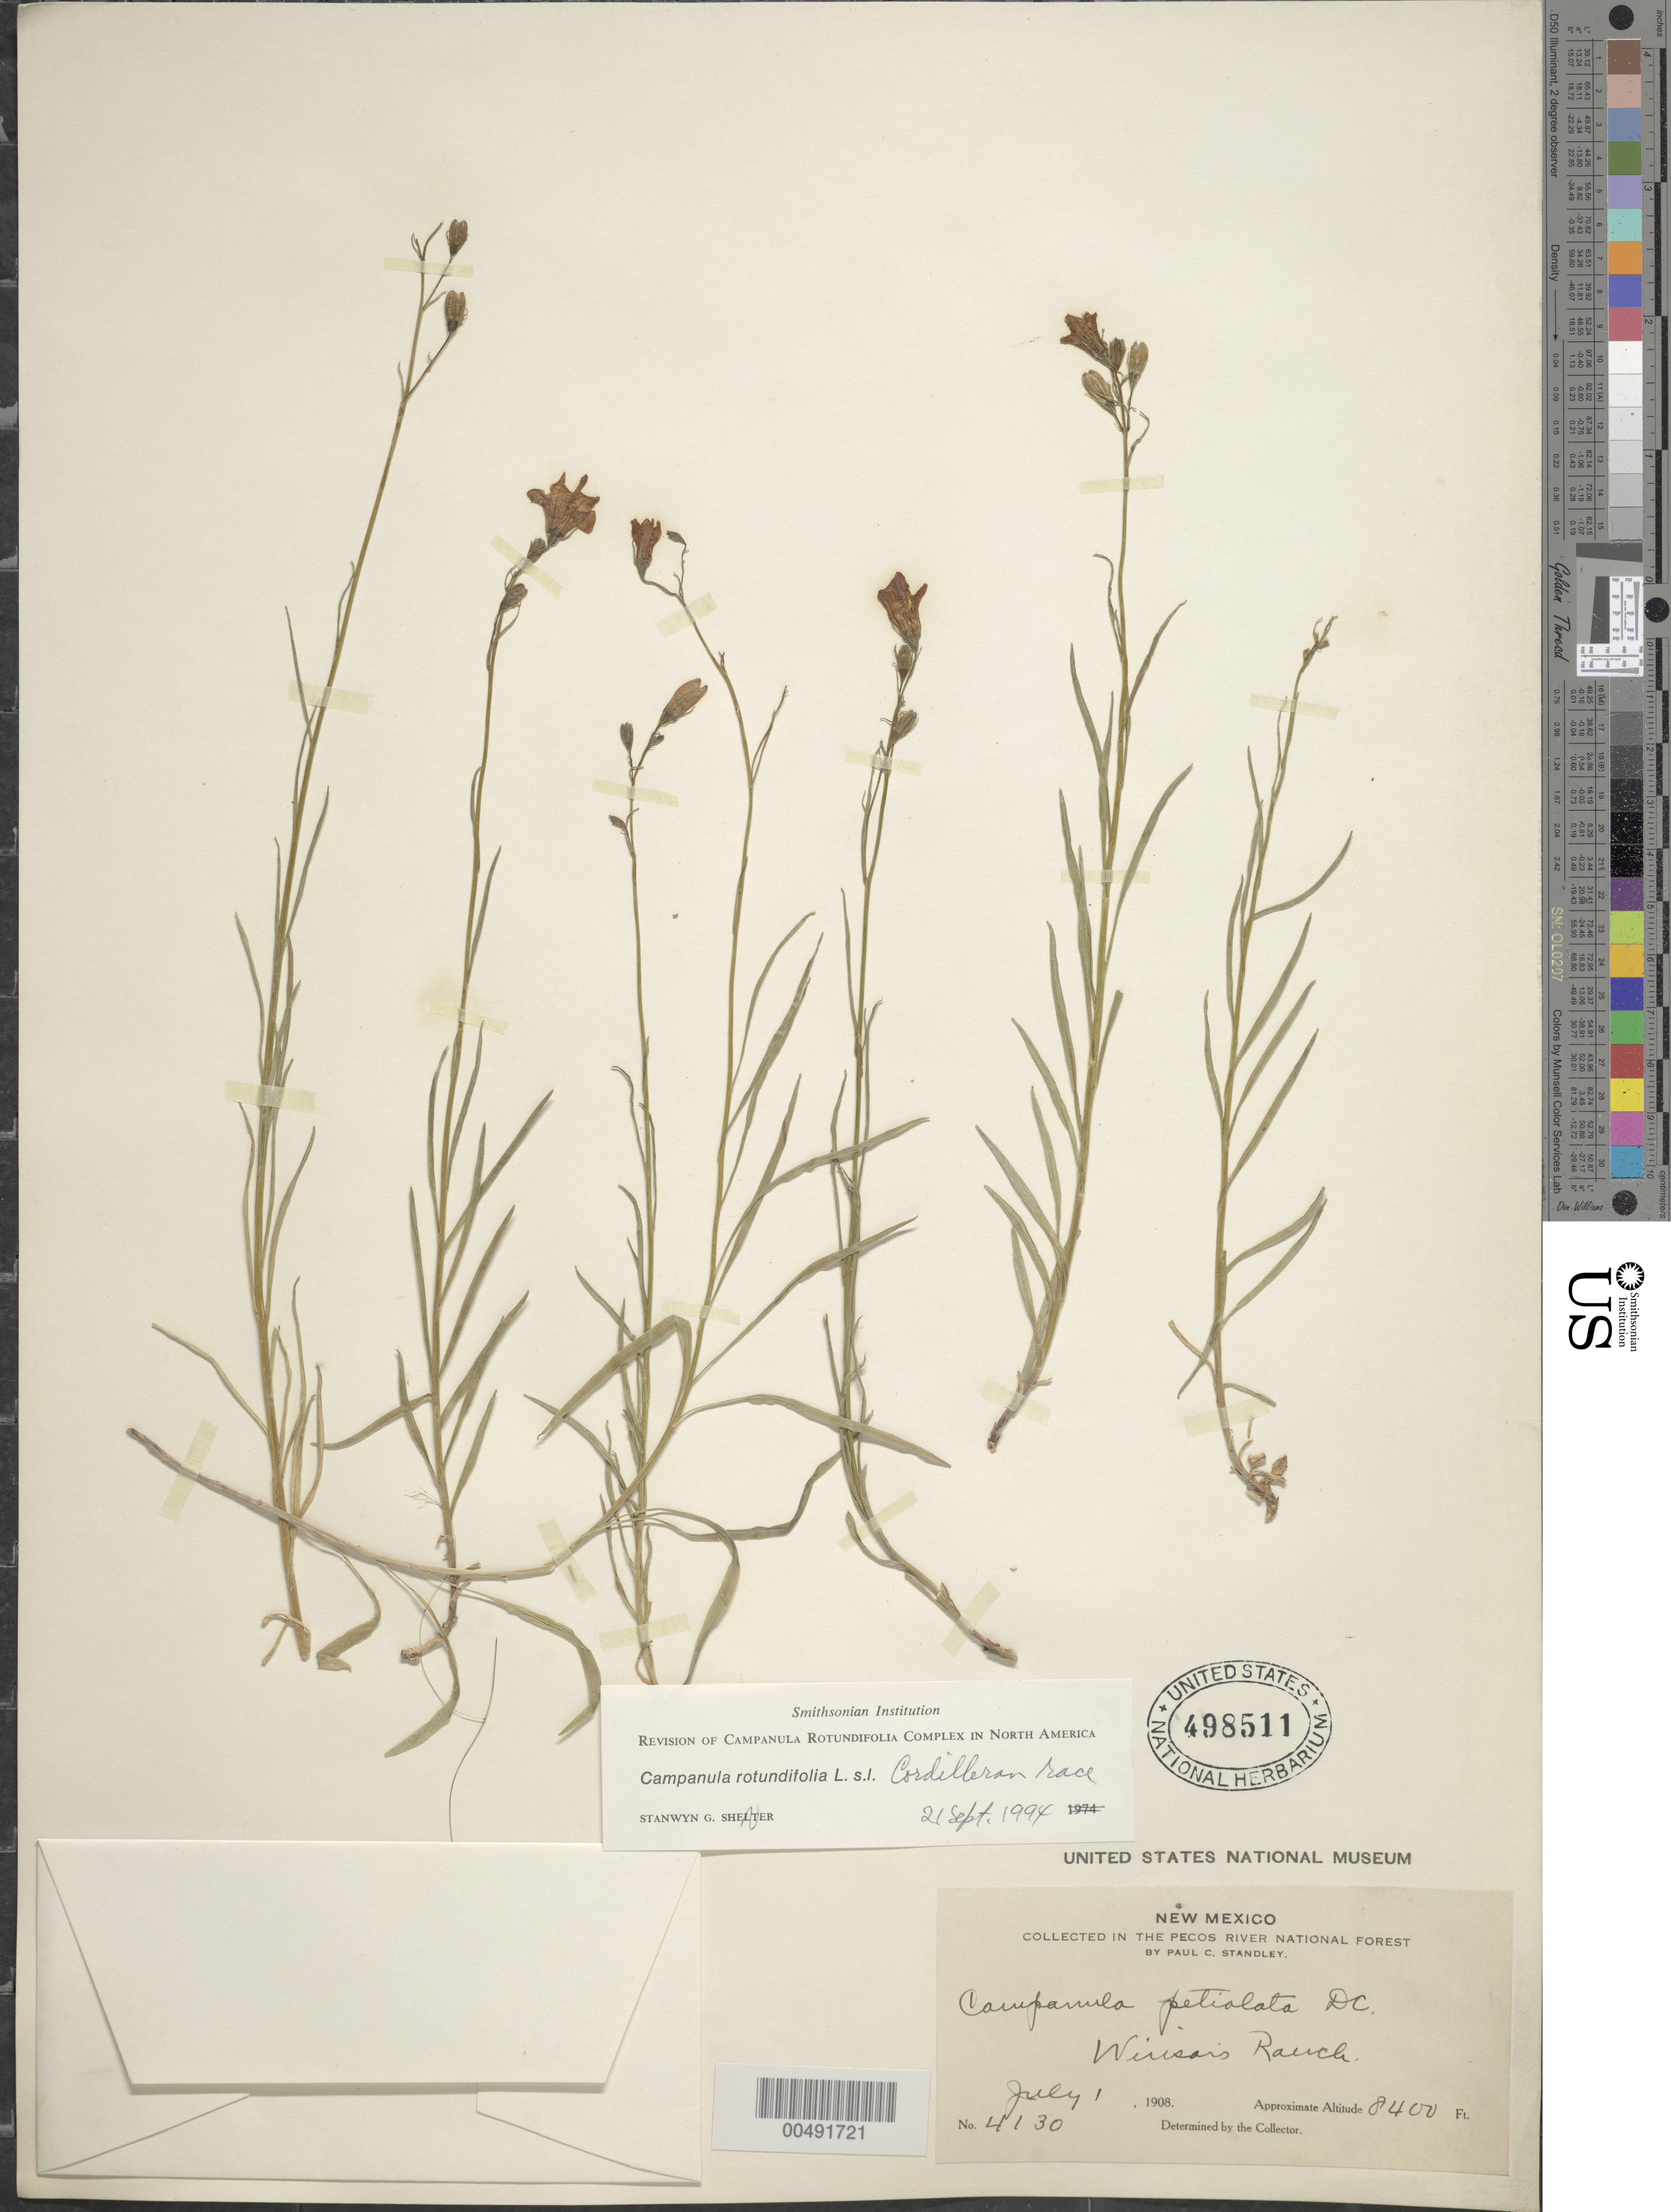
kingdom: Plantae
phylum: Tracheophyta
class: Magnoliopsida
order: Asterales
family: Campanulaceae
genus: Campanula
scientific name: Campanula rotundifolia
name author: L.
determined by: Shetler, Stanwyn G., (US), NMNH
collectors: P. C. Standley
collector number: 4130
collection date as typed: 01 Jul 1908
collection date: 1908-07-01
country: United States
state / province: New Mexico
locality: Pecos River National Forest, Winsor's Ranch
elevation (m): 2560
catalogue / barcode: US 498511